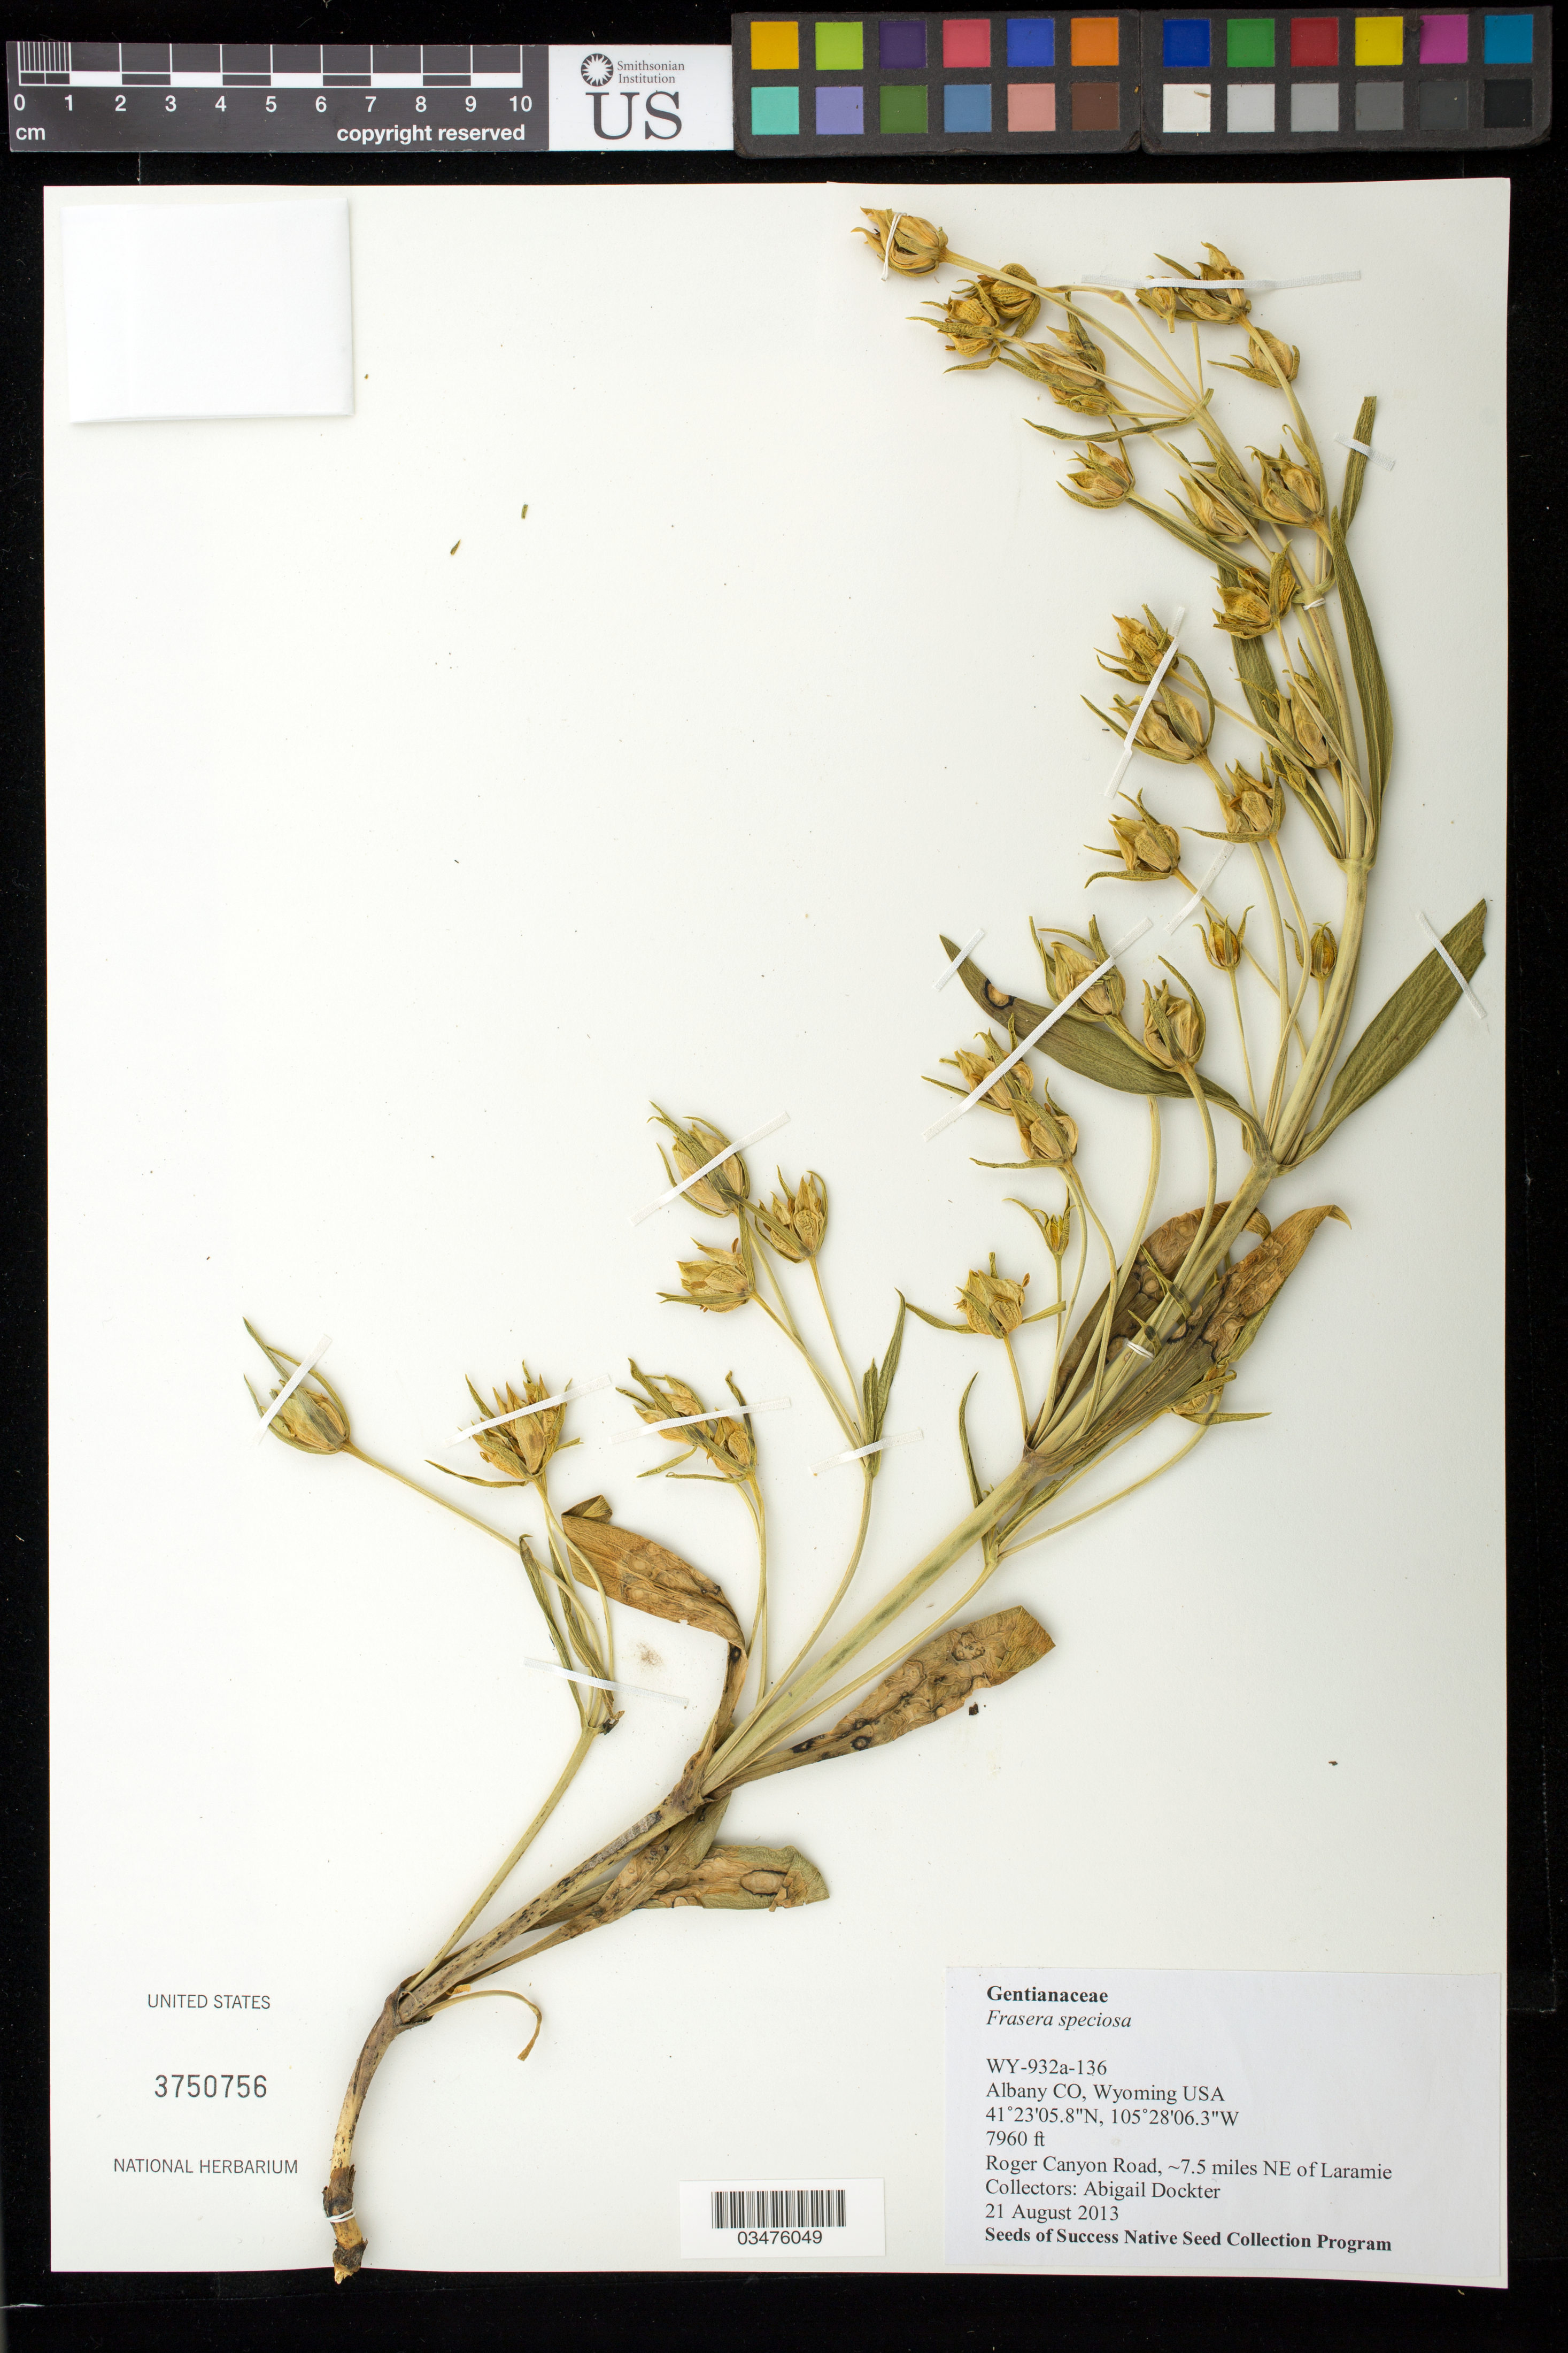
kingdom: Plantae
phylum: Tracheophyta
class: Magnoliopsida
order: Gentianales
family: Gentianaceae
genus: Frasera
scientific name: Frasera speciosa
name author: Douglas ex Griseb.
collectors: A. Dockter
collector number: WY932A-136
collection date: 2013-08-21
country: United States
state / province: Wyoming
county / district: Albany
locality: Roger Canyon Road-7.5 mi. NE of Laramie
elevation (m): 2426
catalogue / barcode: US 3750756